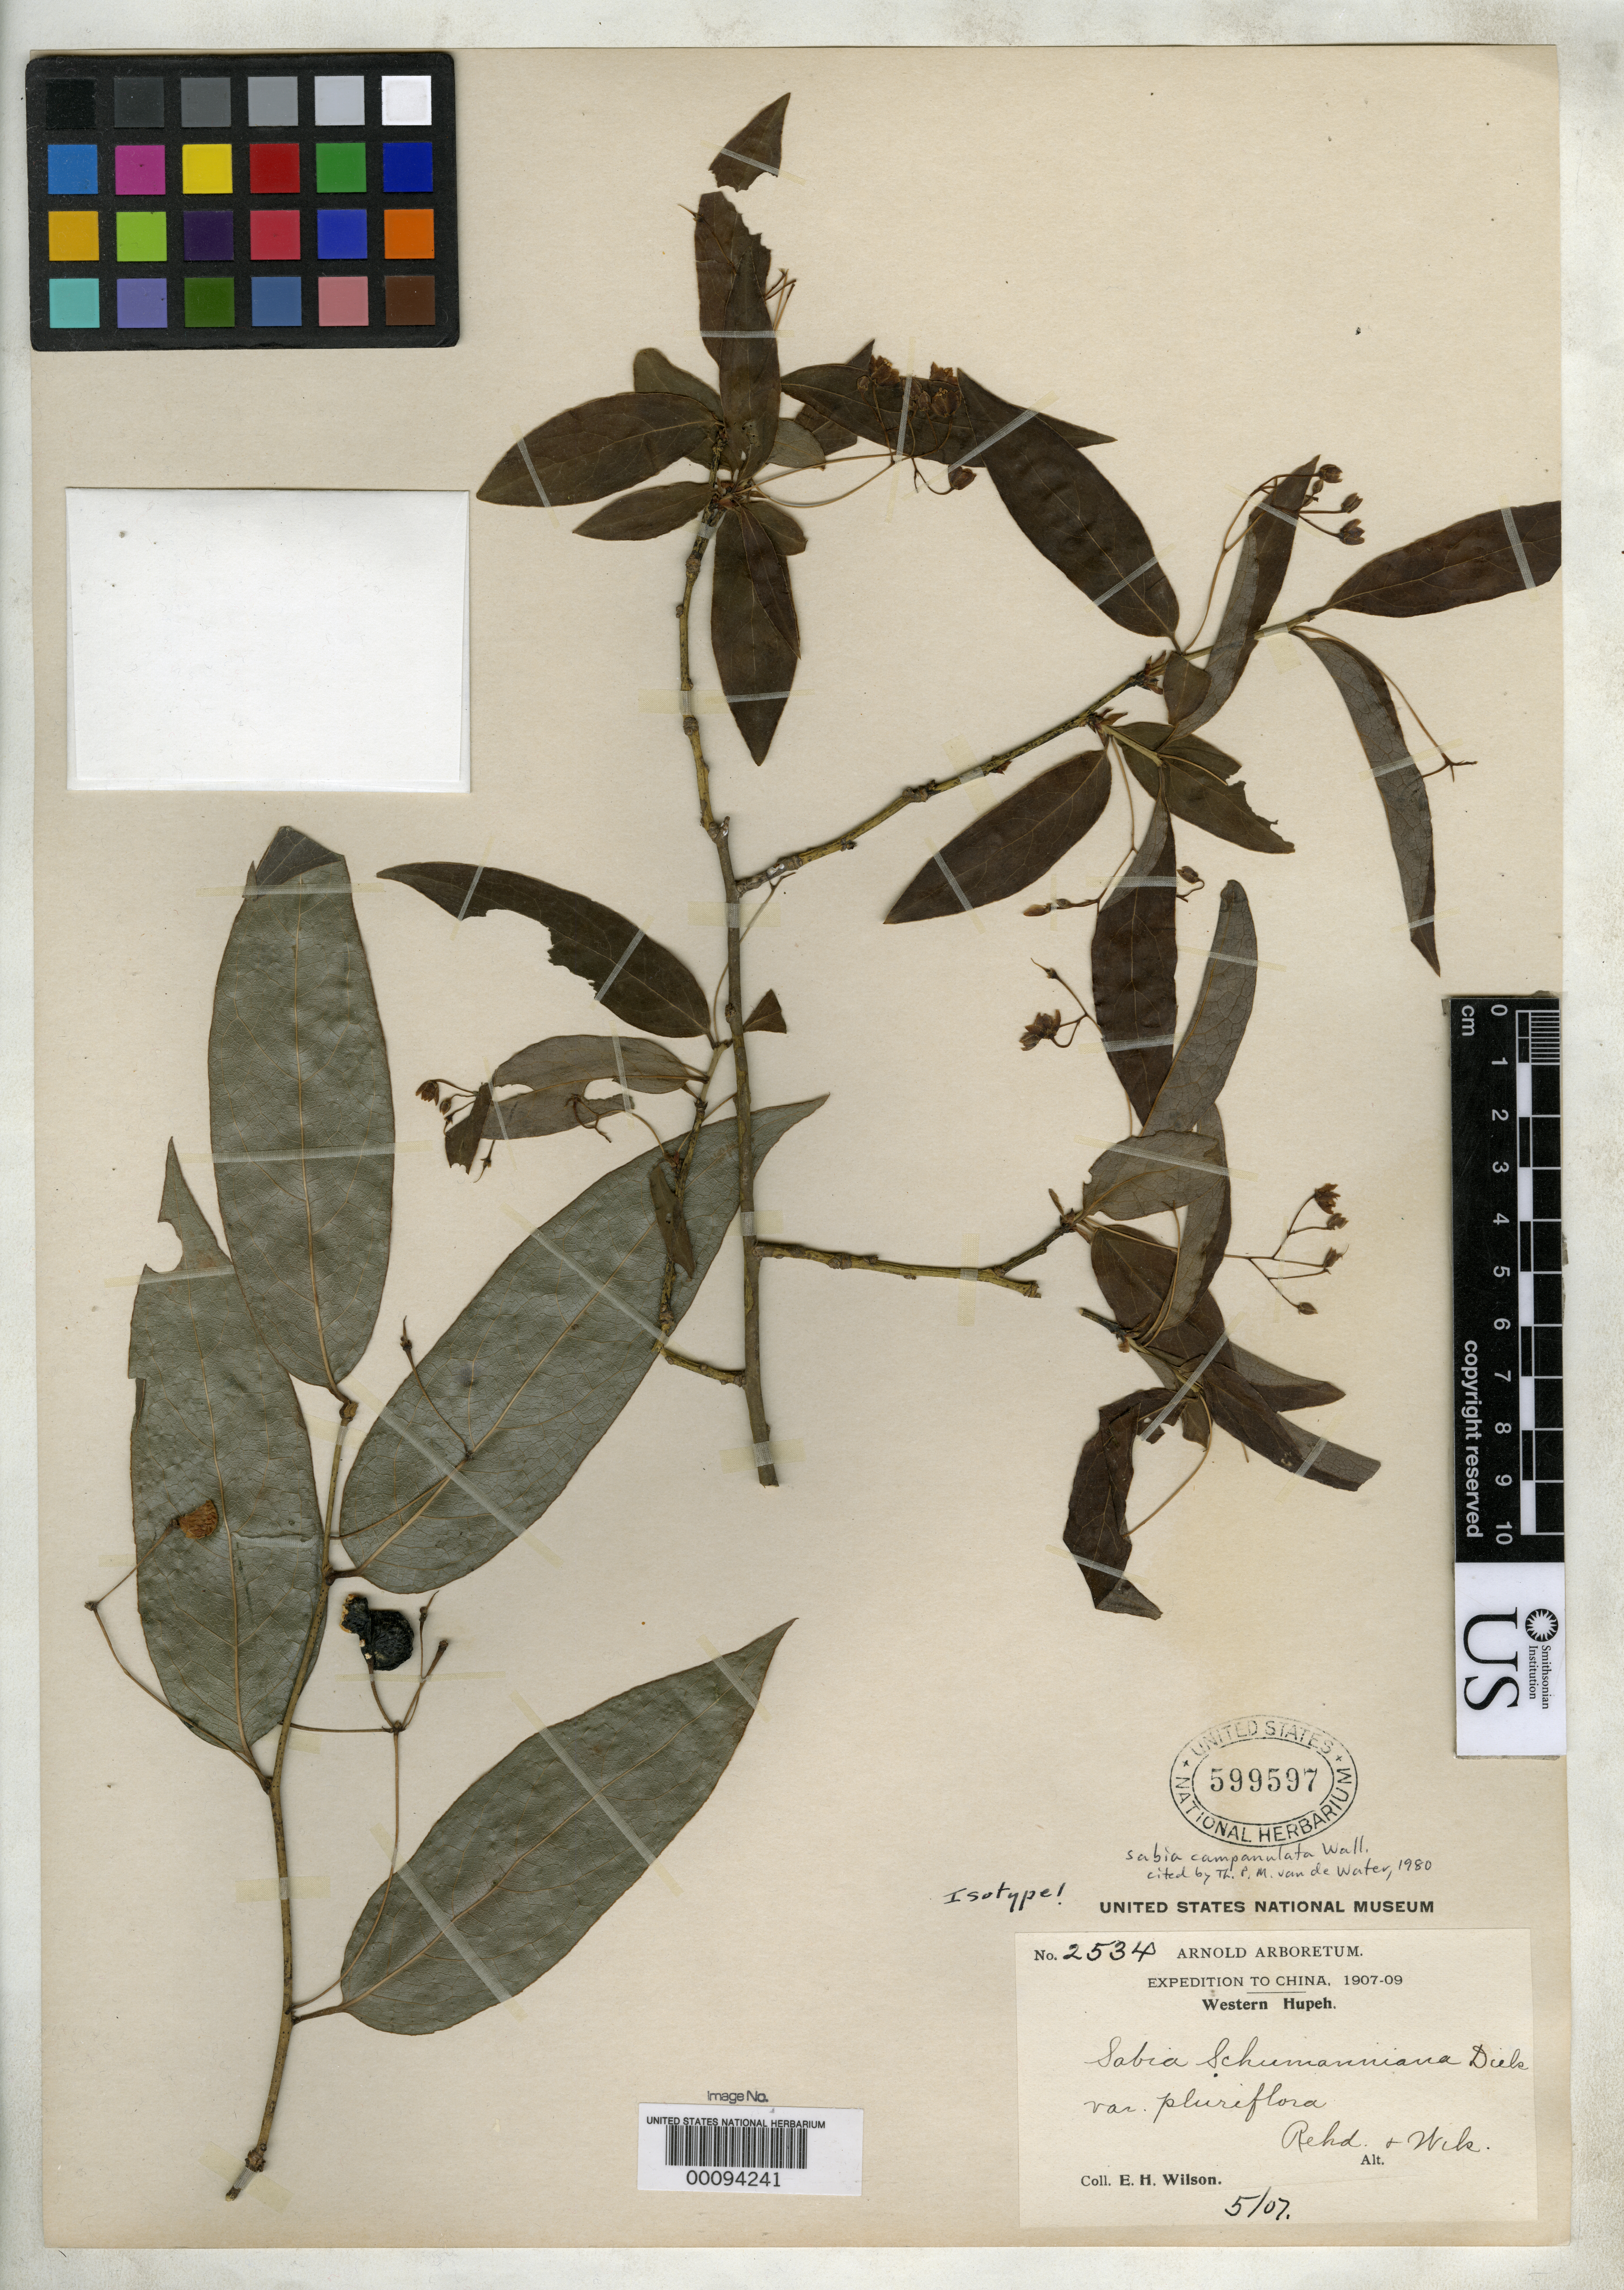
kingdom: Plantae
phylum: Tracheophyta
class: Magnoliopsida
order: Proteales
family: Sabiaceae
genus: Sabia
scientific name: Sabia schumanniana var. pluriflora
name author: Rehder & E.H. Wilson in Sarg.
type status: Isotype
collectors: E. H. Wilson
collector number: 2534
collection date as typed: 06 May 1907 to -- Jul 1907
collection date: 1907-05-06/1907-07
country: China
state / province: Hubei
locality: Hsing-shan Hsien.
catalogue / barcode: US 599597